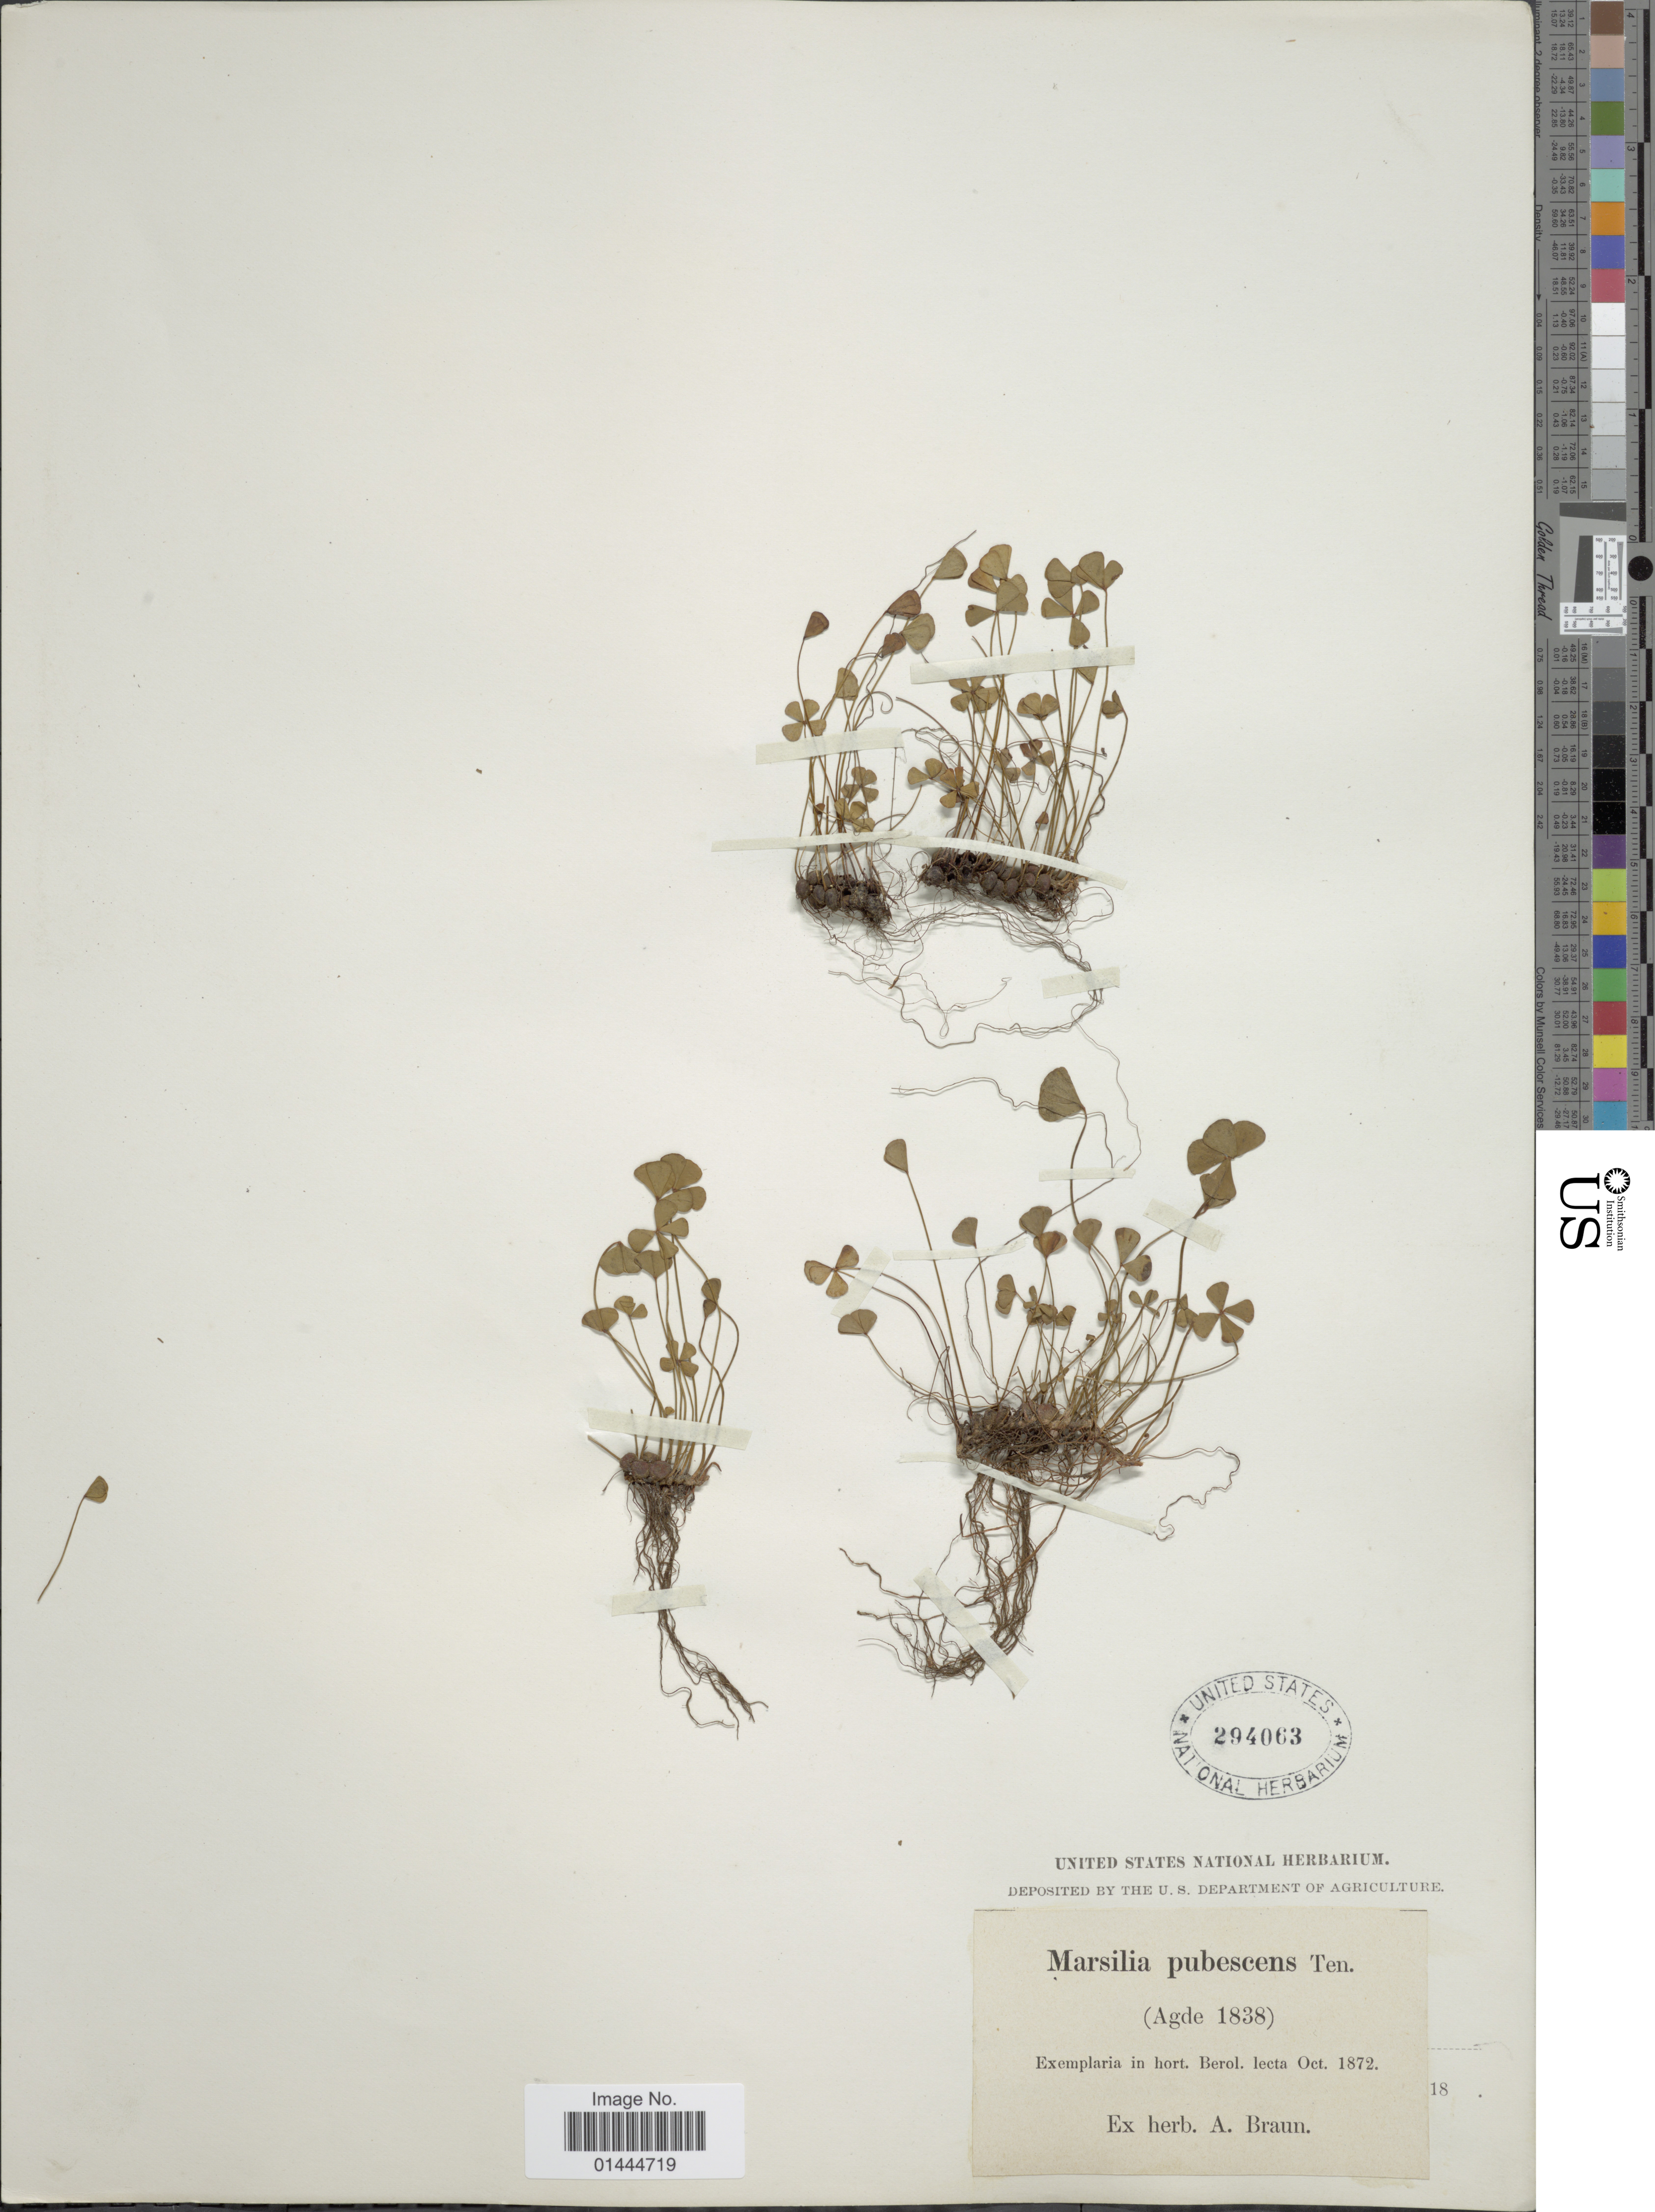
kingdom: Plantae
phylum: Tracheophyta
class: Polypodiopsida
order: Salviniales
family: Marsileaceae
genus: Marsilea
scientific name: Marsilea pubescens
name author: Ten.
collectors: ex herb. A. Braun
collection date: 1872-10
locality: In hort. Berol. lecta.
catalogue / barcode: US 294063